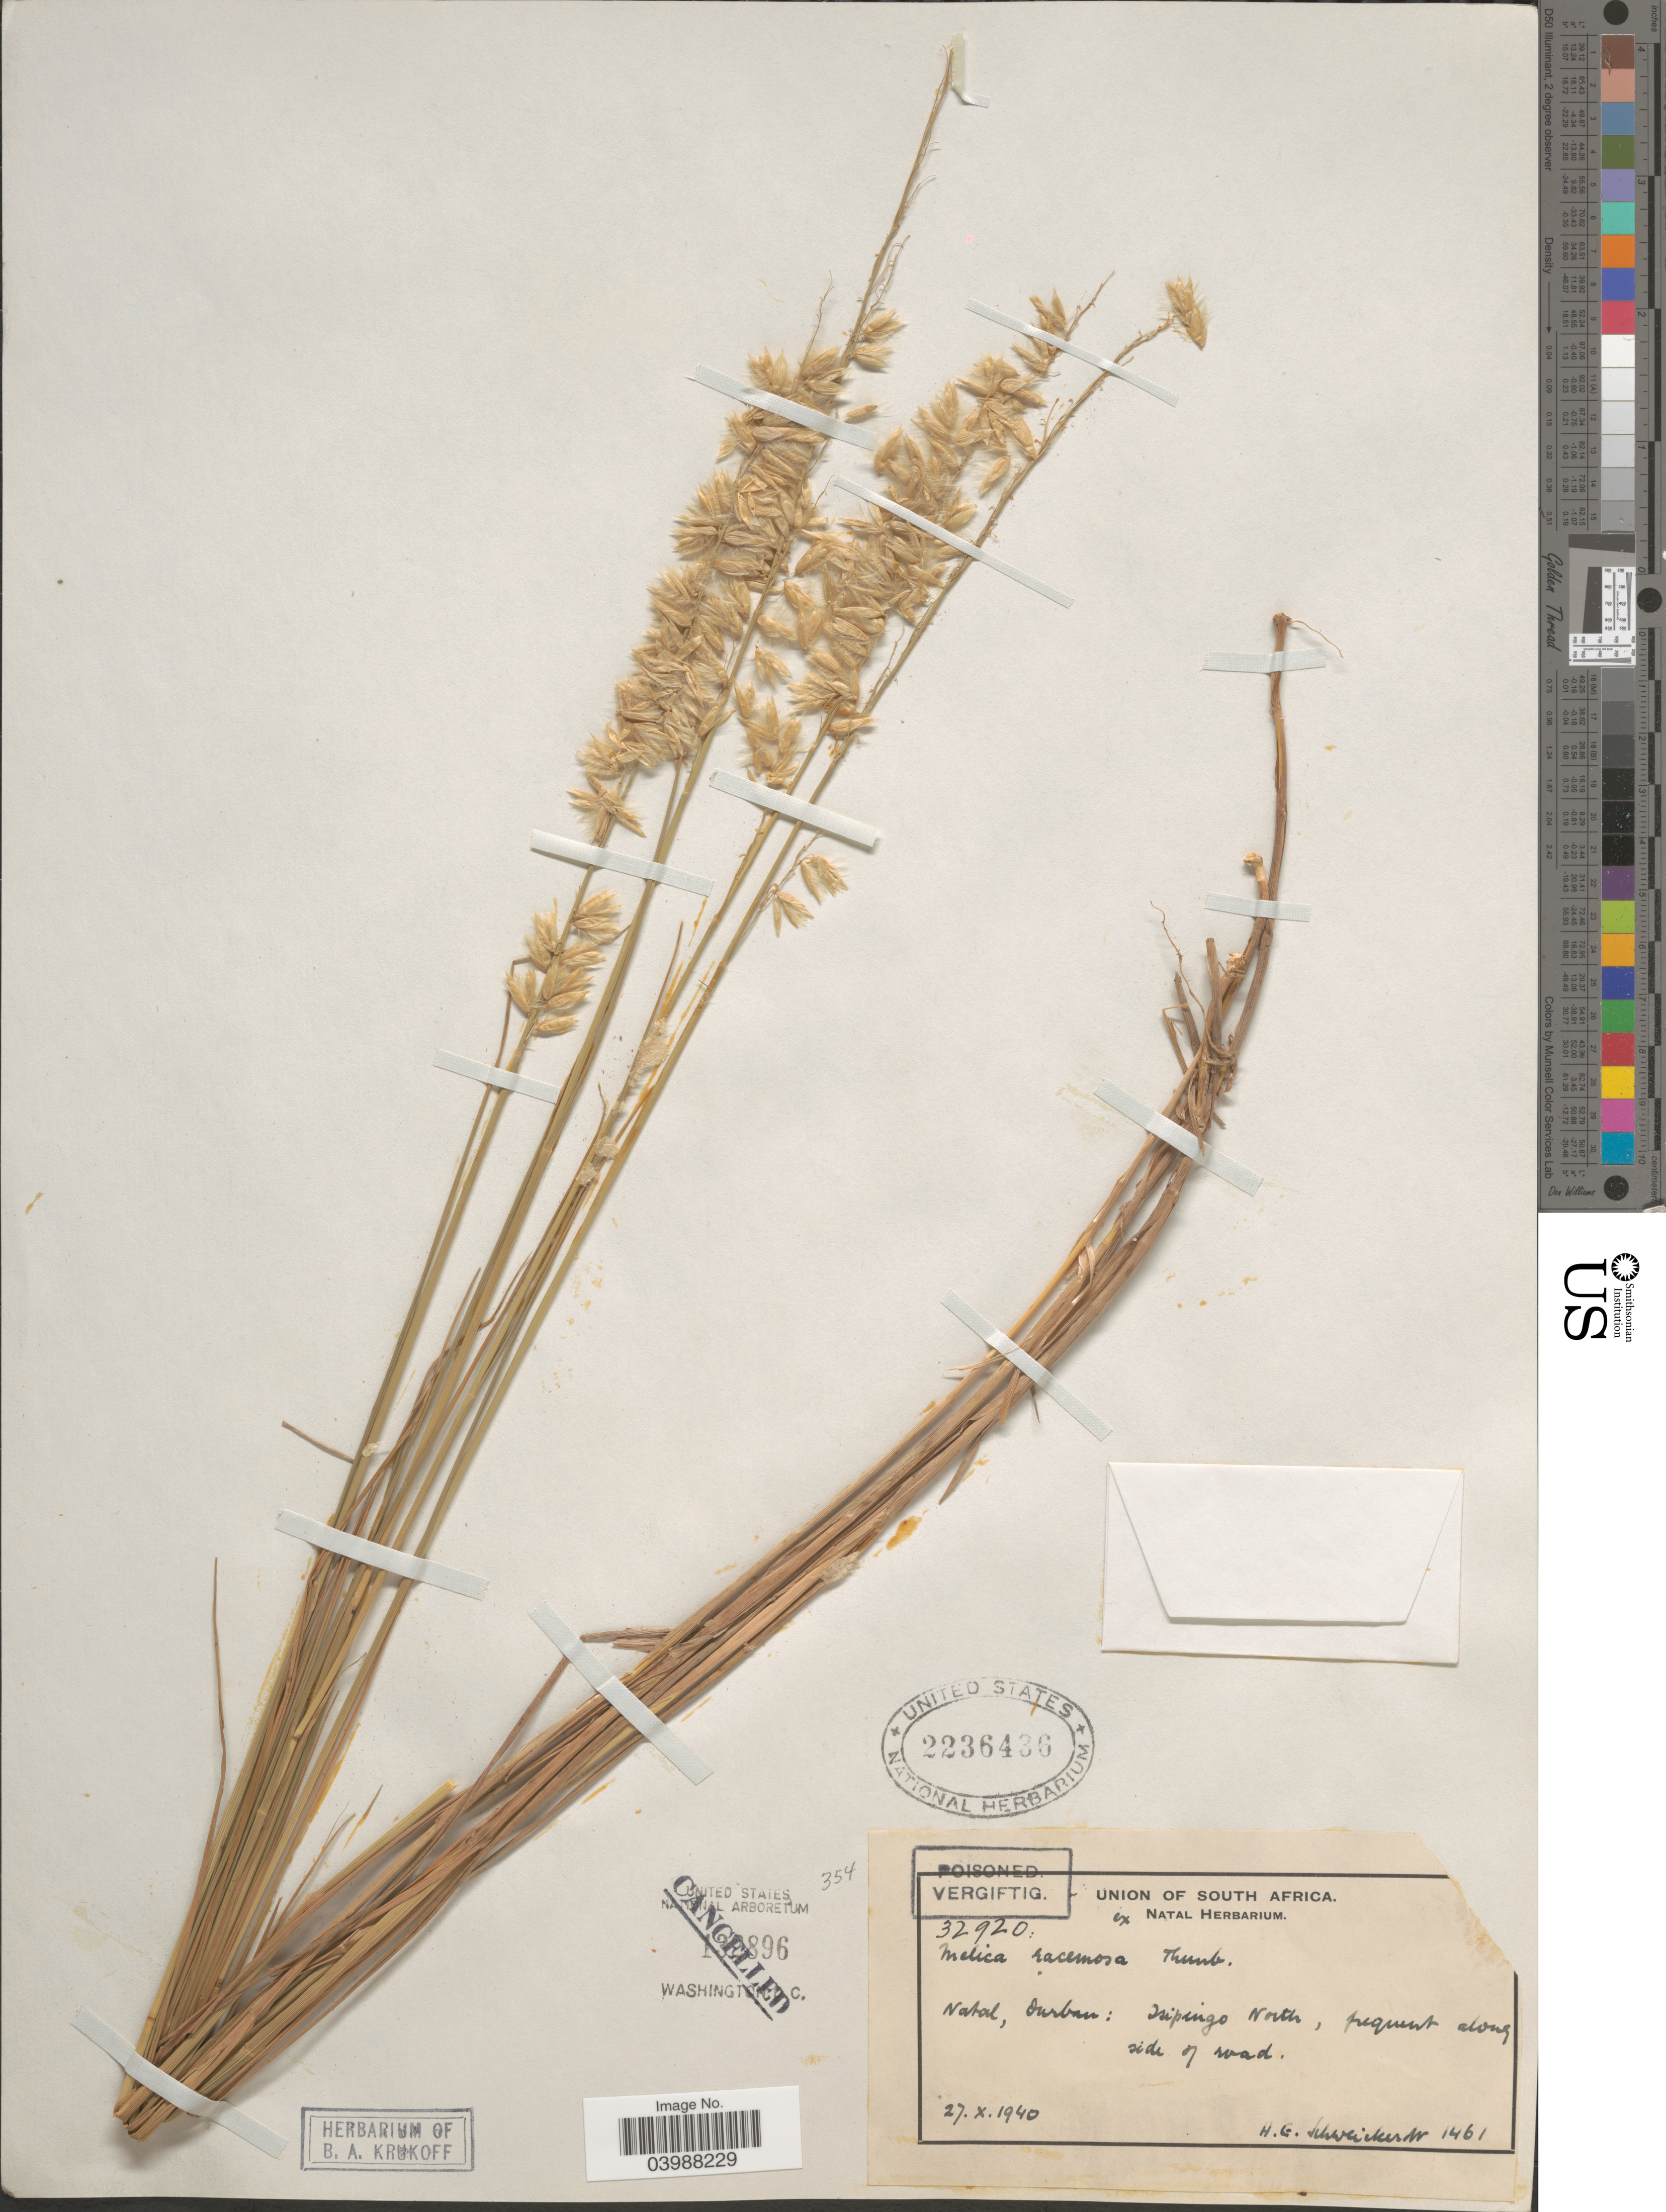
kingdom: Plantae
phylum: Tracheophyta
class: Liliopsida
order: Poales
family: Poaceae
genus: Melica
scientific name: Melica racemosa Muhl., nom. illeg.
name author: Muhl.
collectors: H. Schweickerdt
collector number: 1461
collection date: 1940-10-27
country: South Africa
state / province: KwaZulu-Natal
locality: Natal, Durban: Isipingo North, frequent along side of road.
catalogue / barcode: US 2236436